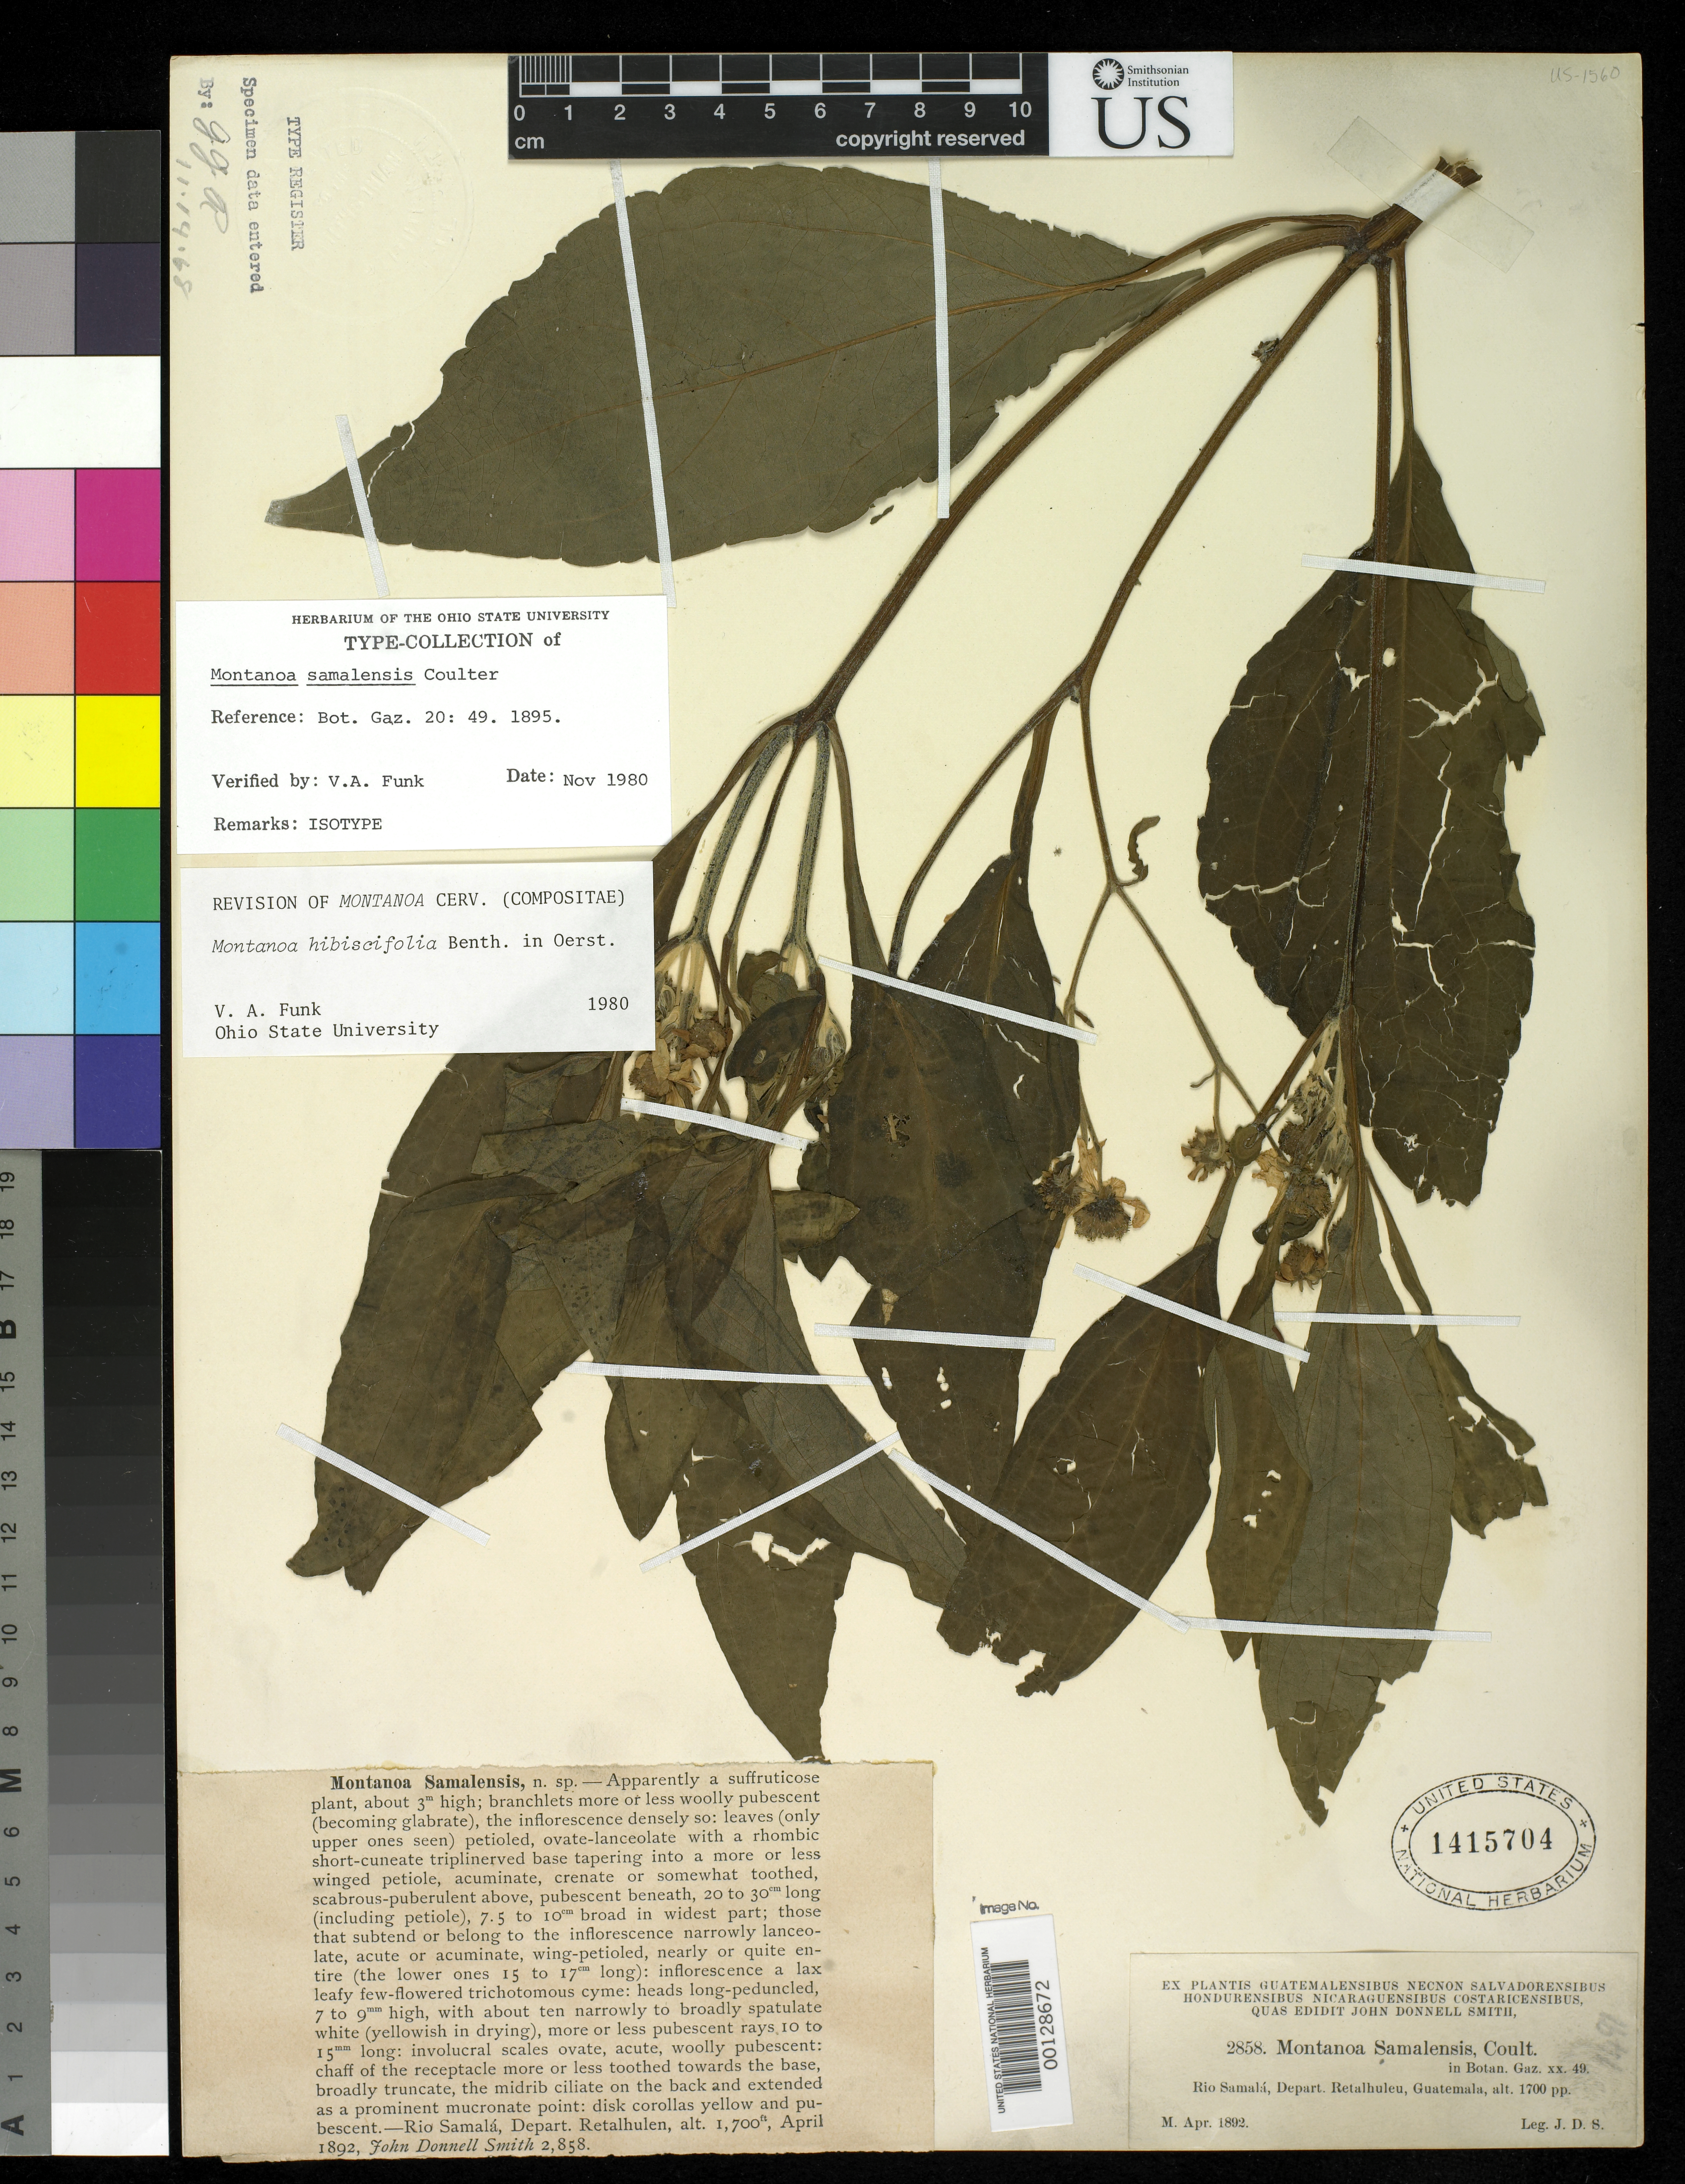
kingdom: Plantae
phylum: Tracheophyta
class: Magnoliopsida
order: Asterales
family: Asteraceae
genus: Montanoa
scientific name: Montanoa samalensis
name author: J.M. Coult.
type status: Isotype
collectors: J. Donnell Smith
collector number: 2858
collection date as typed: Apr 1892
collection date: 1892-04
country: Guatemala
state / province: Retalhuleu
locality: Rio Samala.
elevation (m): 518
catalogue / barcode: US 1415704